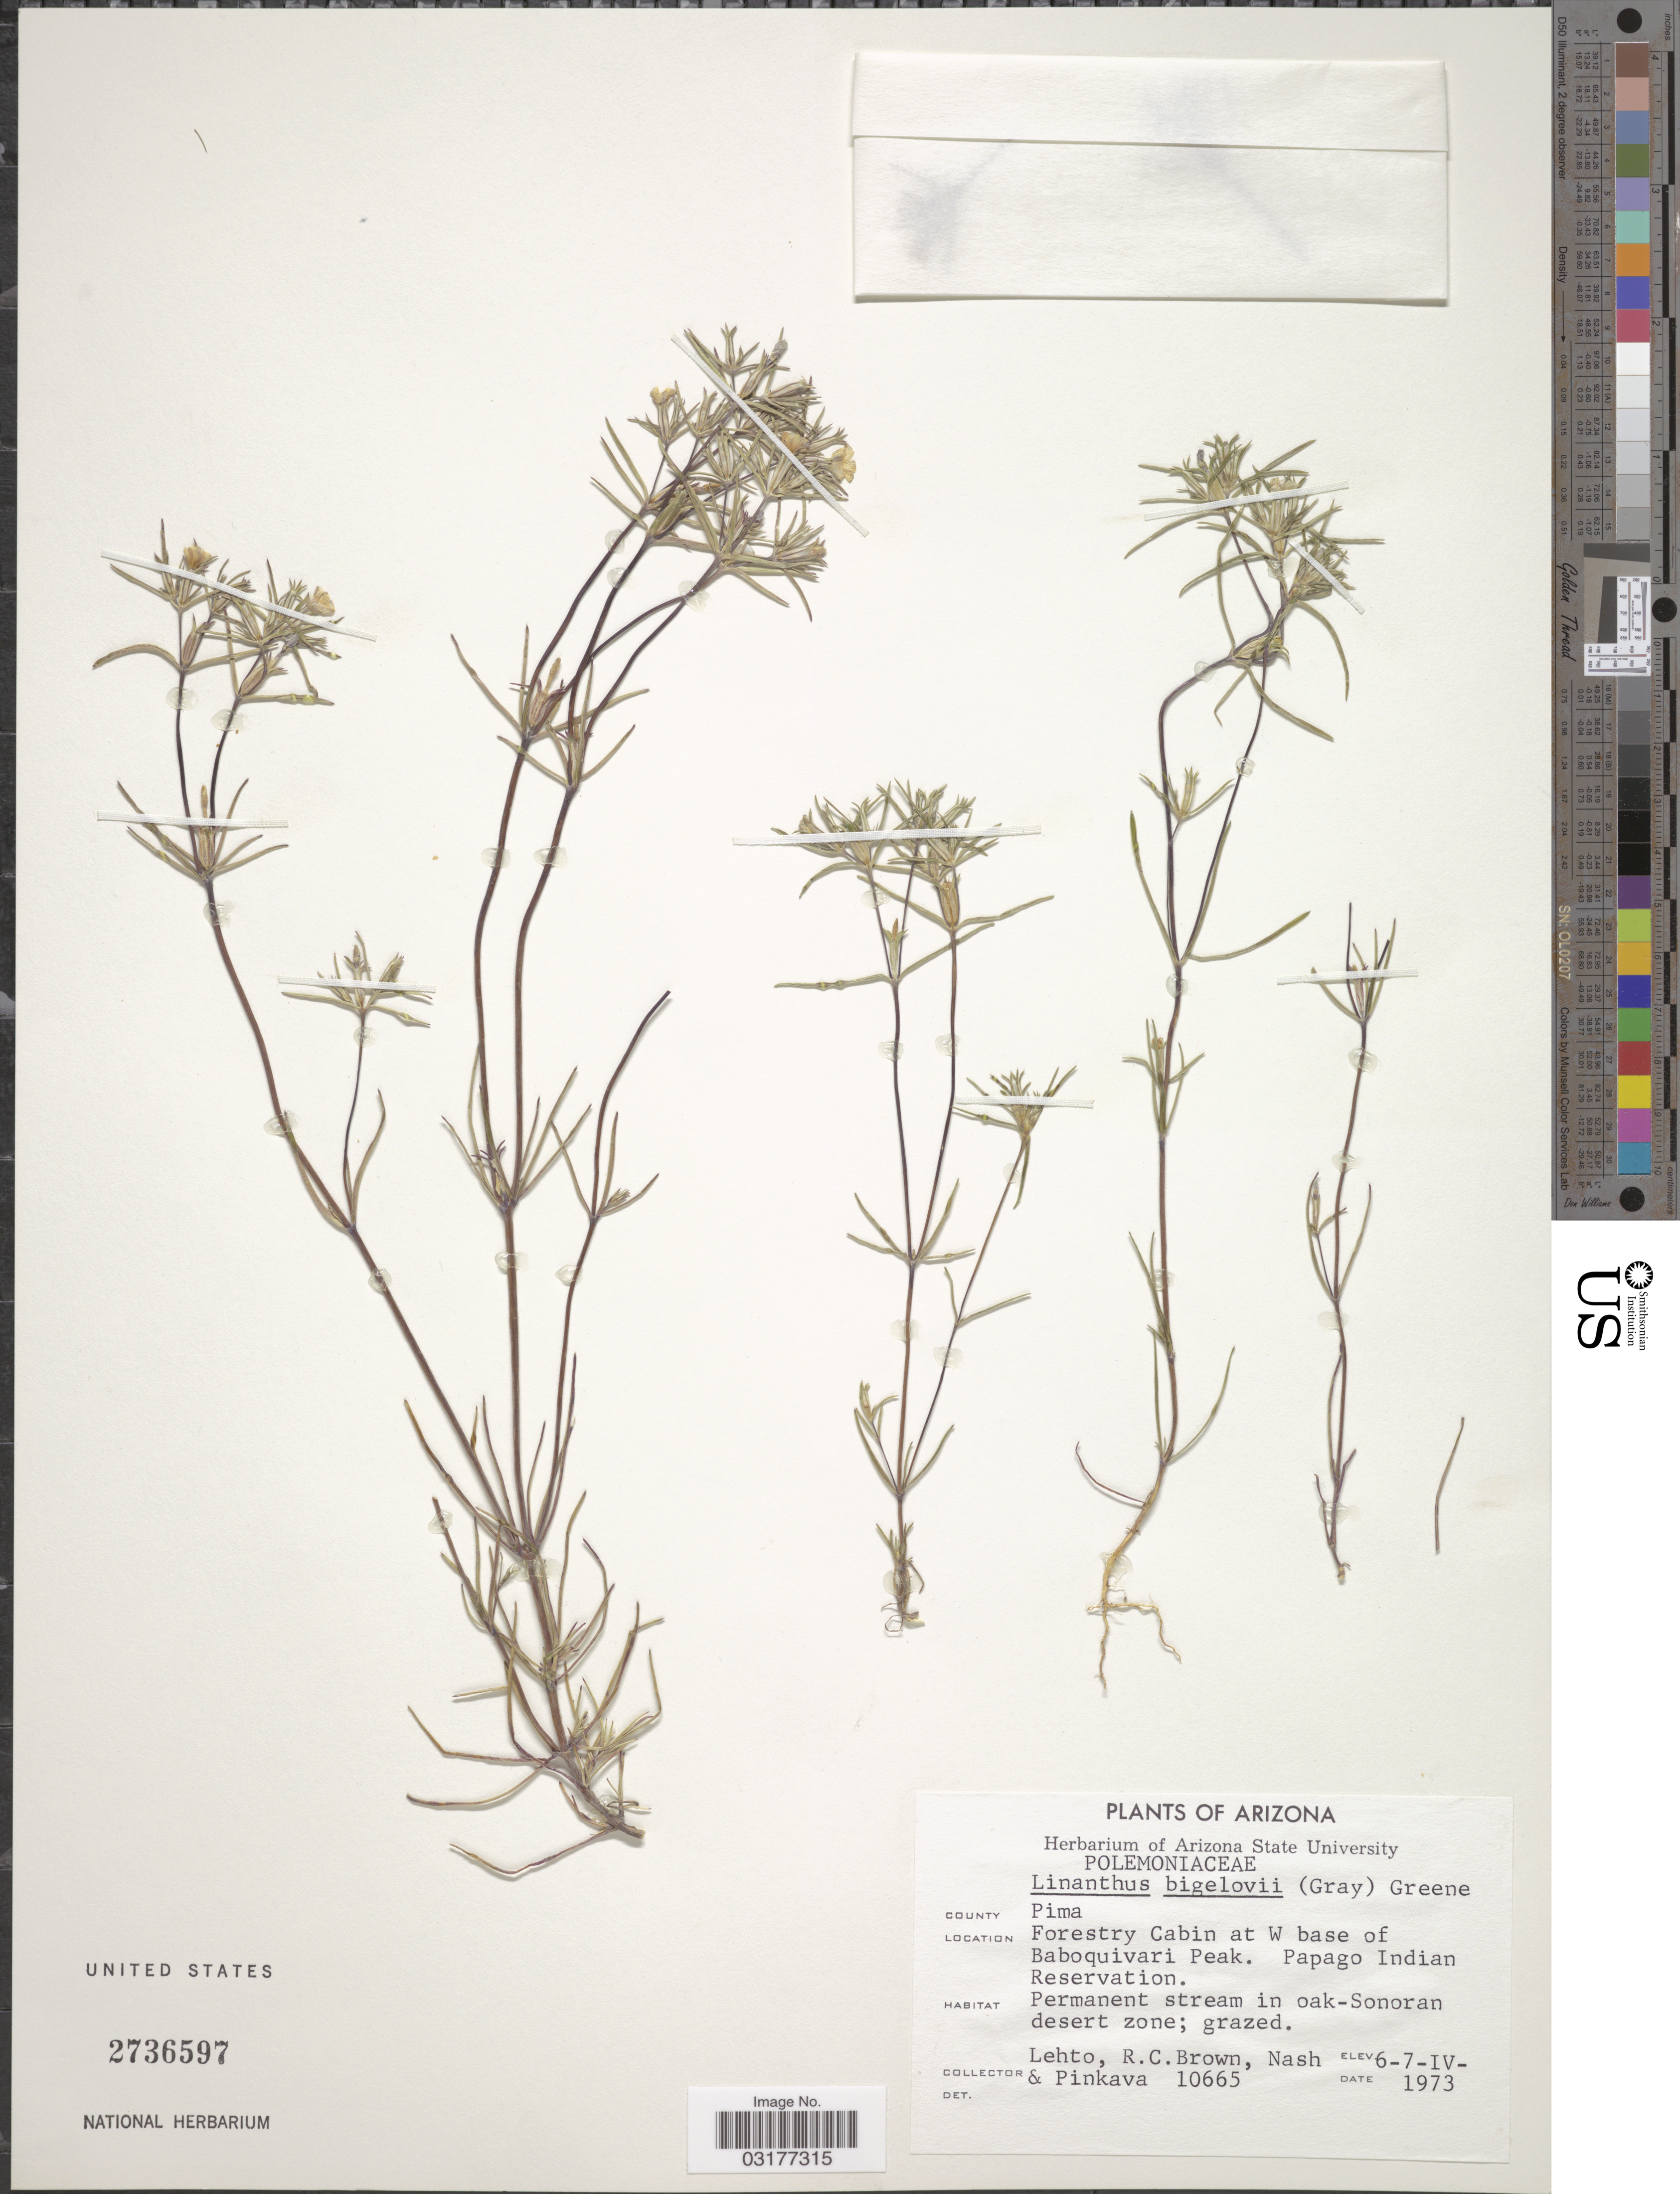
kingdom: Plantae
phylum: Tracheophyta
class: Magnoliopsida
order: Ericales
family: Polemoniaceae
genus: Linanthus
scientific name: Linanthus bigelovii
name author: (A. Gray) Greene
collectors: -. Lehto, R. C. Brown, -- Nash & -. Pinkava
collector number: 10665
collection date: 1973-04-06/1973-04-07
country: United States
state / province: Arizona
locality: County Pima. Forestry Cabin at W base of Baboquivari Peak. Papago Indian Reservation. Permanent stream in oak-Sonoran desert zone.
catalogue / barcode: US 2736597